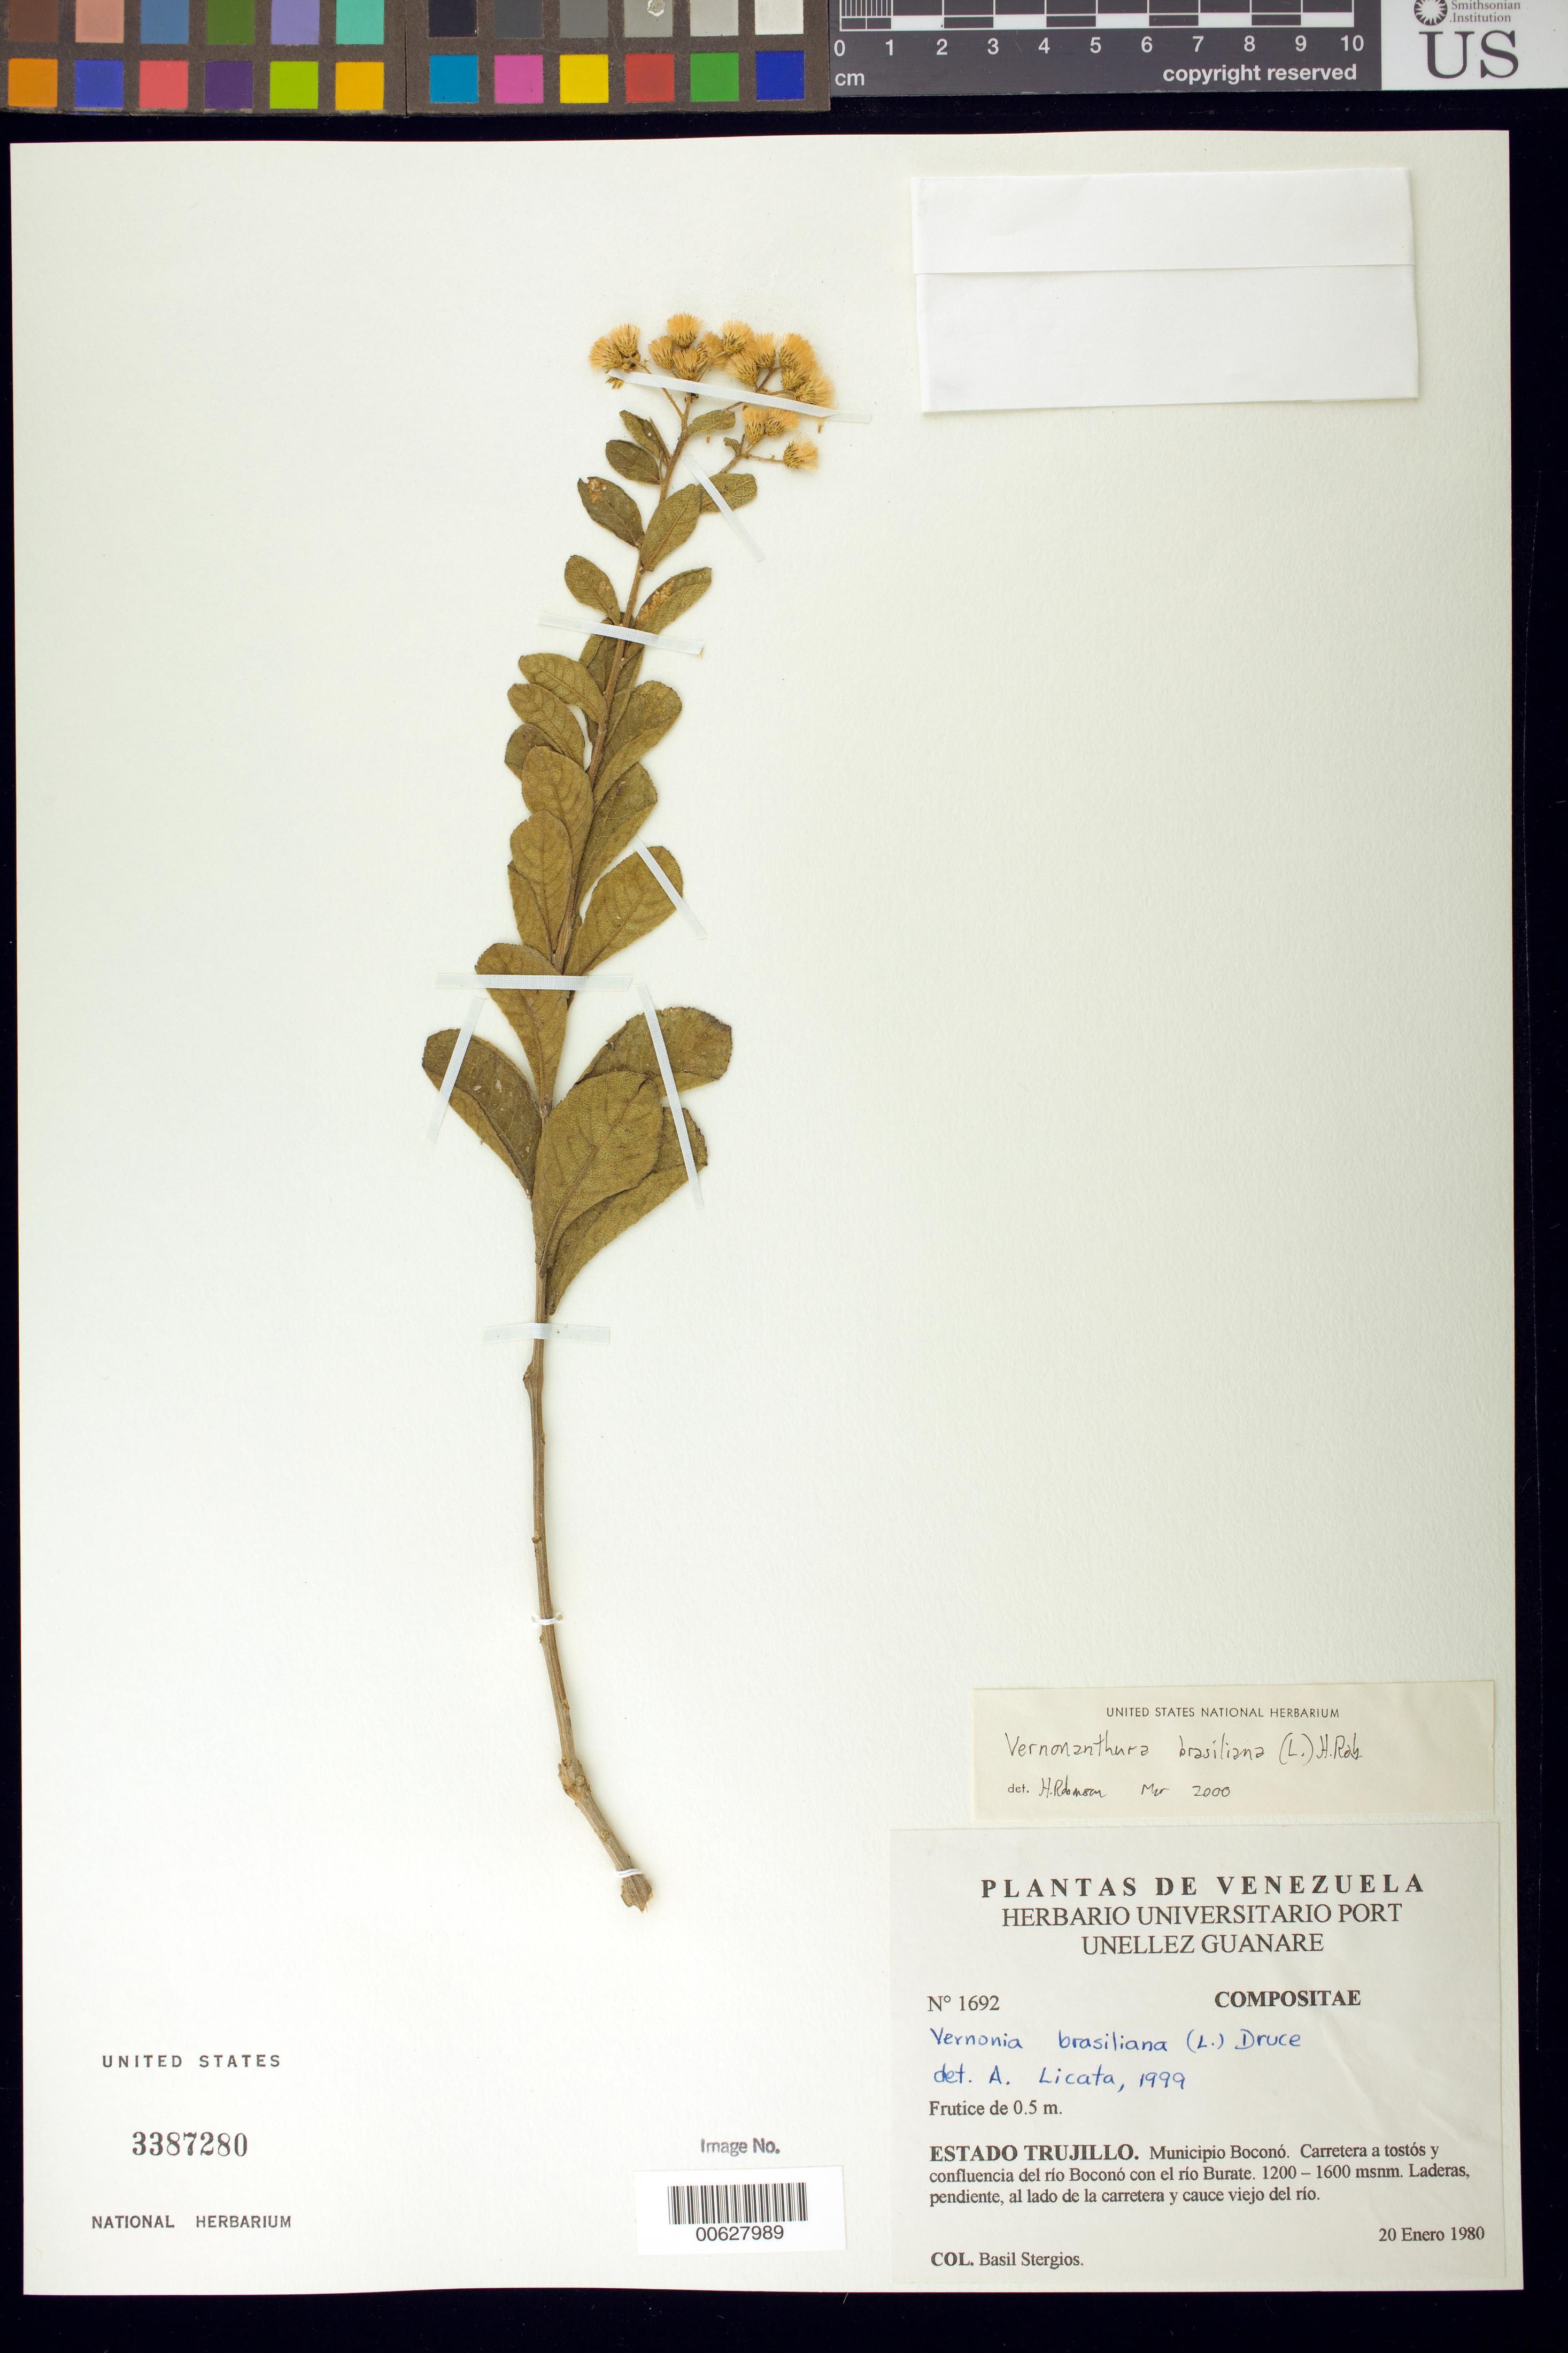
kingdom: Plantae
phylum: Tracheophyta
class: Magnoliopsida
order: Asterales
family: Asteraceae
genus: Vernonanthura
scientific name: Vernonanthura brasiliana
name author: (L.) H. Rob.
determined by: Robinson, Harold E., (US)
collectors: B. G. Stergios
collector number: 1692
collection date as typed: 20 Jan 1980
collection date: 1980-01-20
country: Venezuela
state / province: Trujillo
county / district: Boconó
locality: Carretera a tostós y confluencia del río Boconó con el río Burate.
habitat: Ladera, pendiente, al lado de la carretera y cauce viejo del río.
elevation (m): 1200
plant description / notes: PORT, US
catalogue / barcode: US 3387280